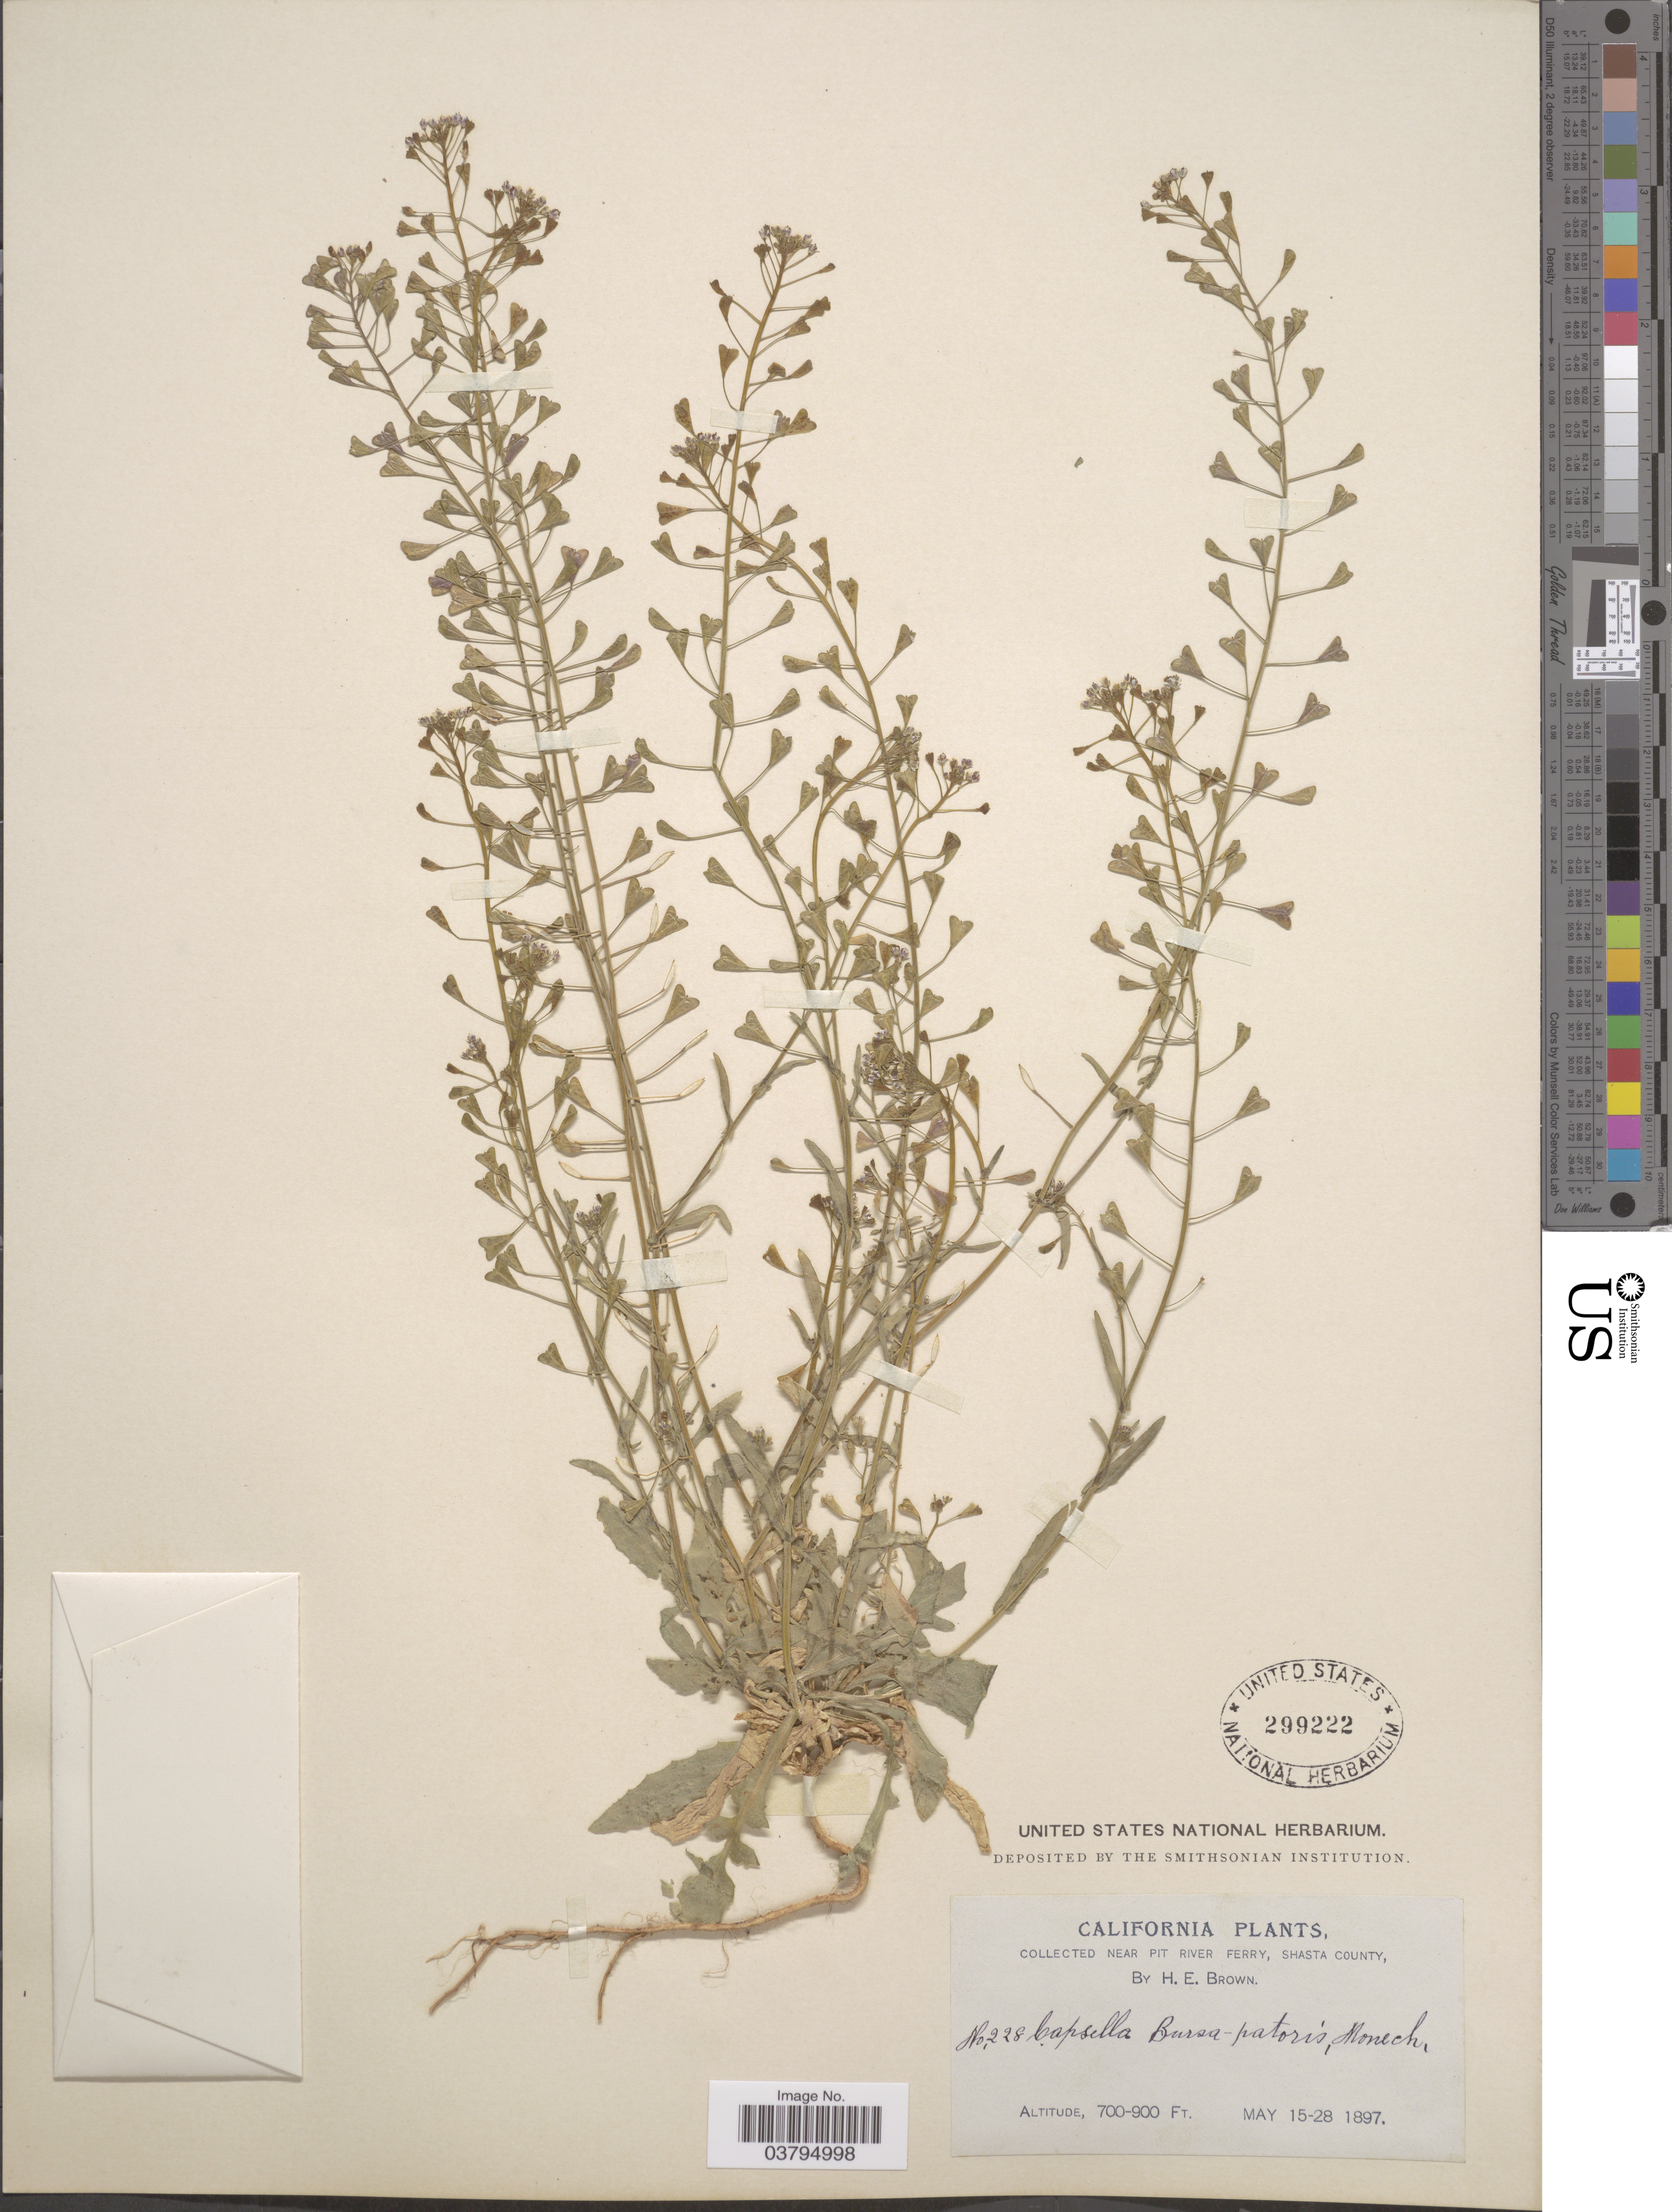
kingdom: Plantae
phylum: Tracheophyta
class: Magnoliopsida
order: Brassicales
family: Brassicaceae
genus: Capsella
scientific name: Capsella bursa-pastoris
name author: (L.) Medik.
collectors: H. E. Brown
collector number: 228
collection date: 1897-05-15/1897-05-28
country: United States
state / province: California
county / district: Shasta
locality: Near Pit River Ferry, Shasta County.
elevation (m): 213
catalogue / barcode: US 299222